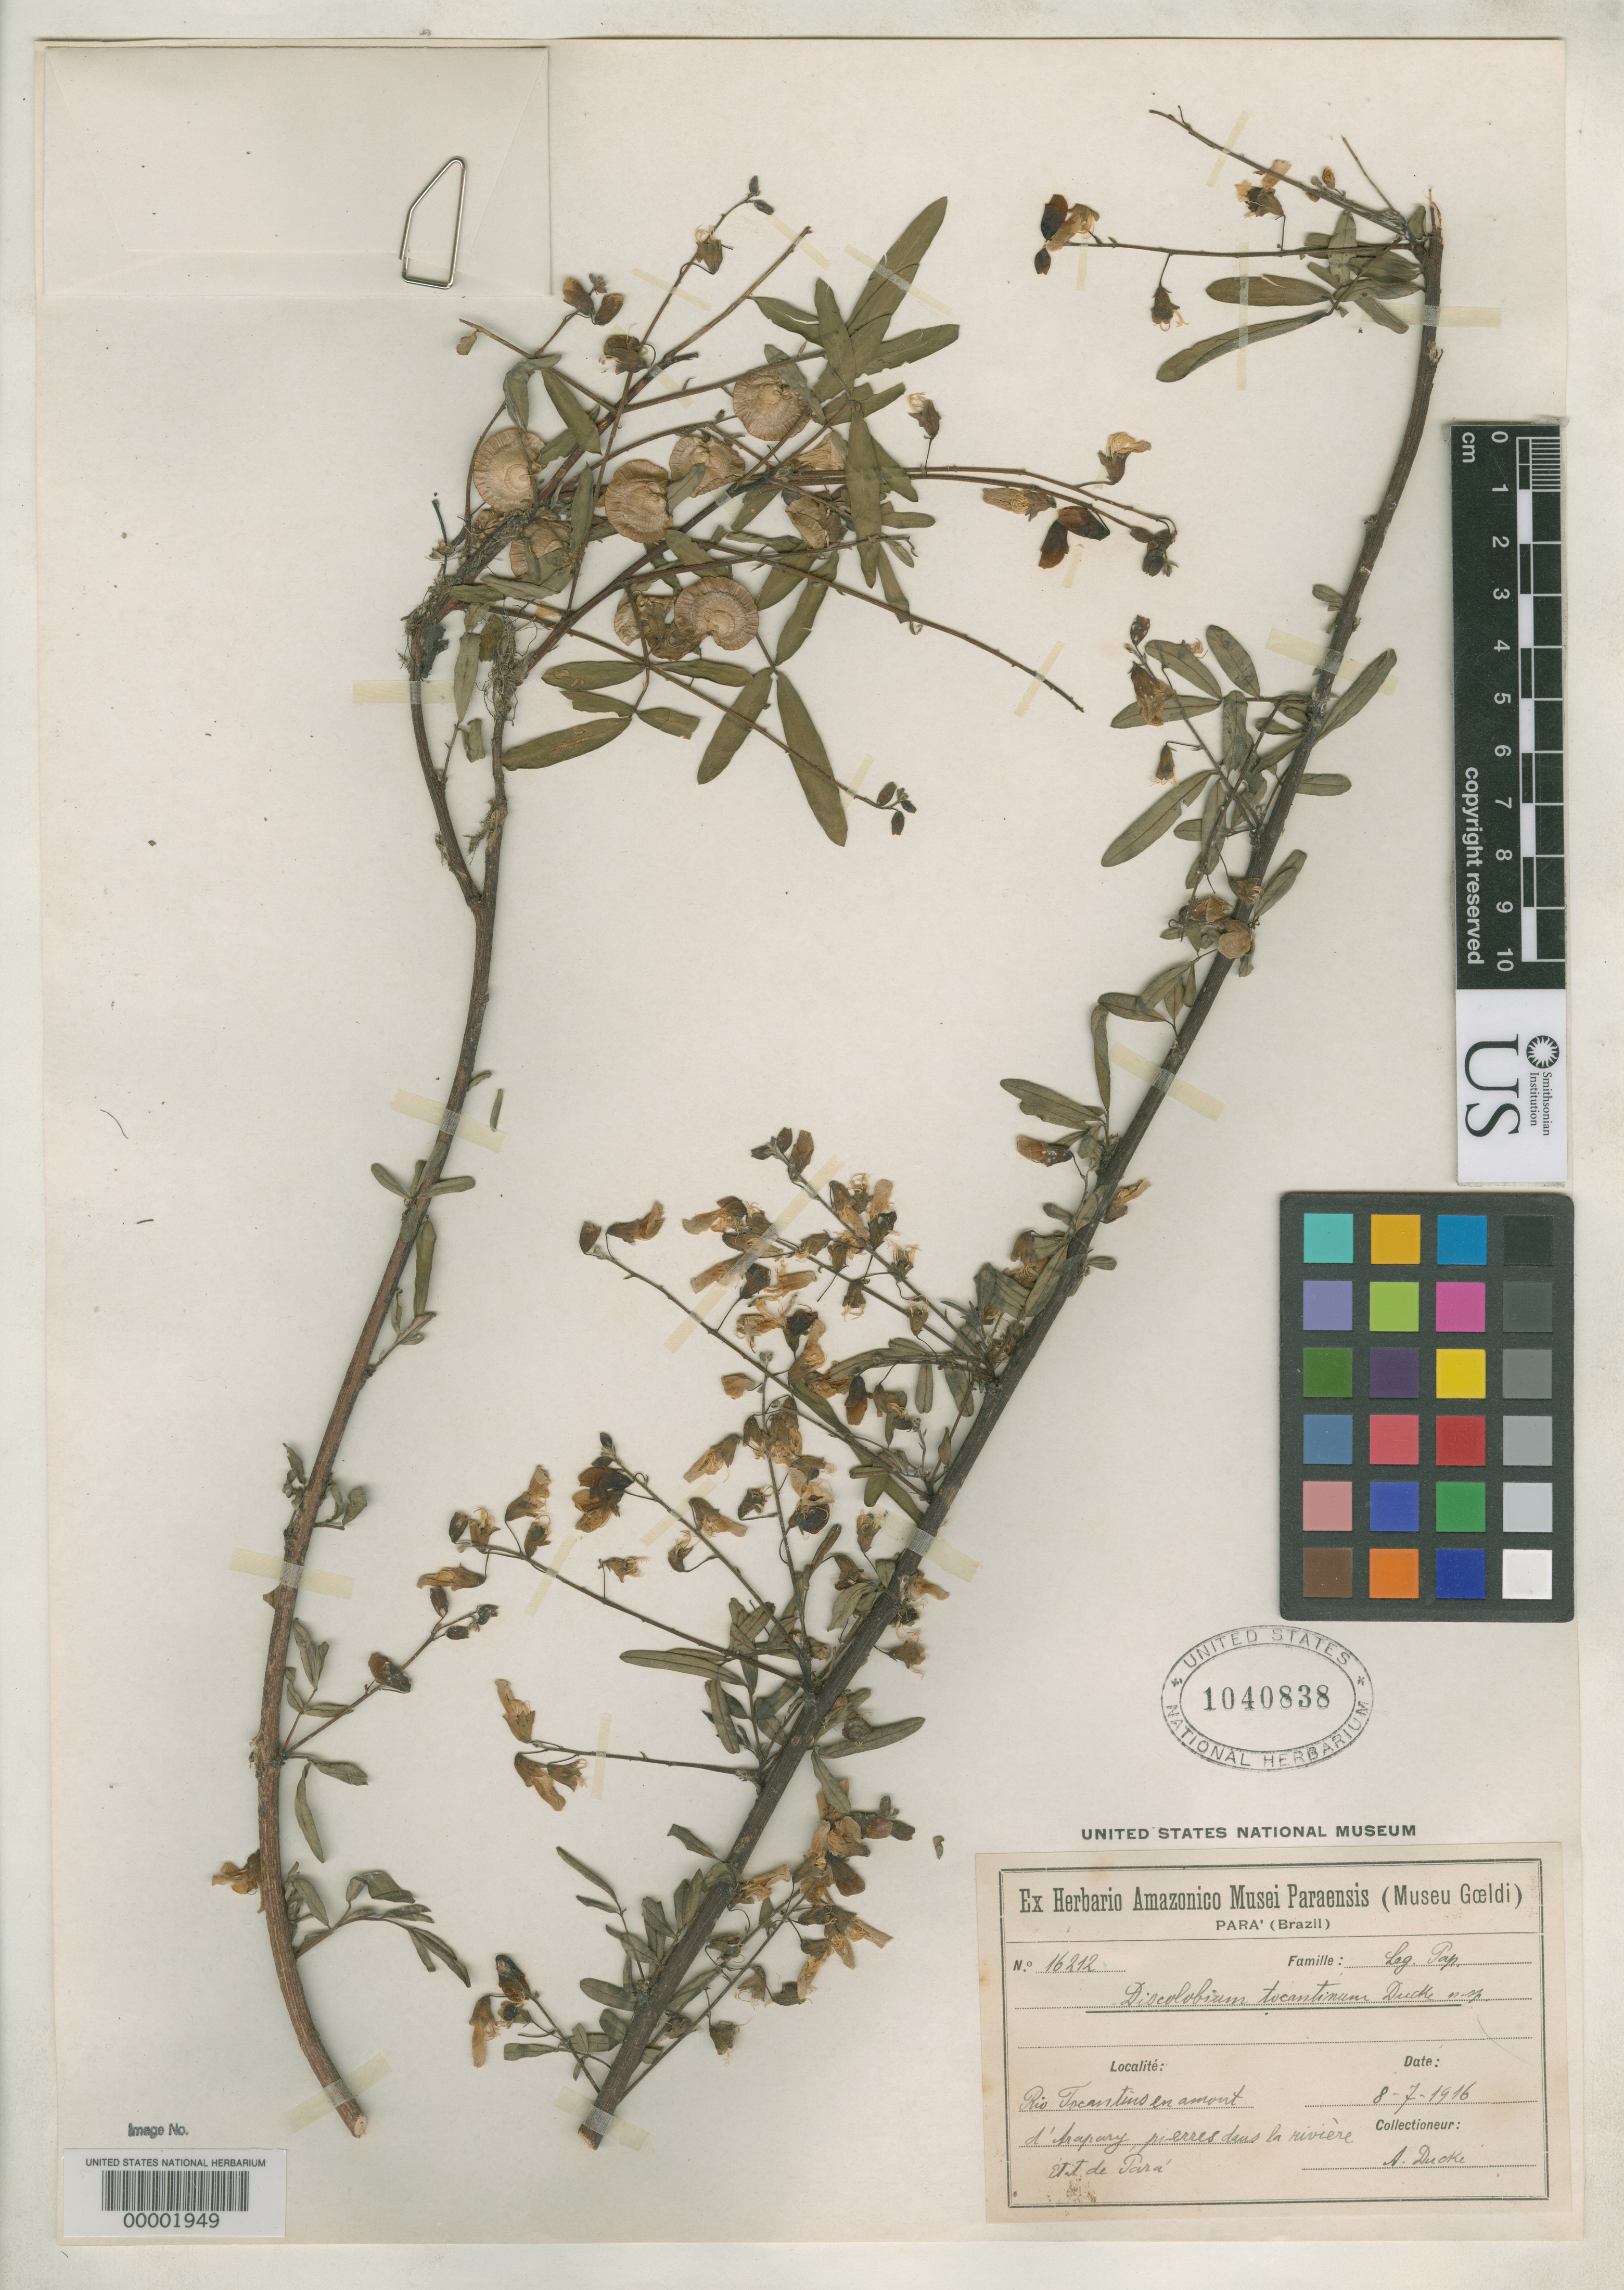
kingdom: Plantae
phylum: Tracheophyta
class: Magnoliopsida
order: Fabales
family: Fabaceae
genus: Discolobium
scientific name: Discolobium tocantinum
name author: Ducke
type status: Isotype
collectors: A. Ducke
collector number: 16212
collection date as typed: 1916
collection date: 1916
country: Brazil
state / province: Pará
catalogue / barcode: US 1040838